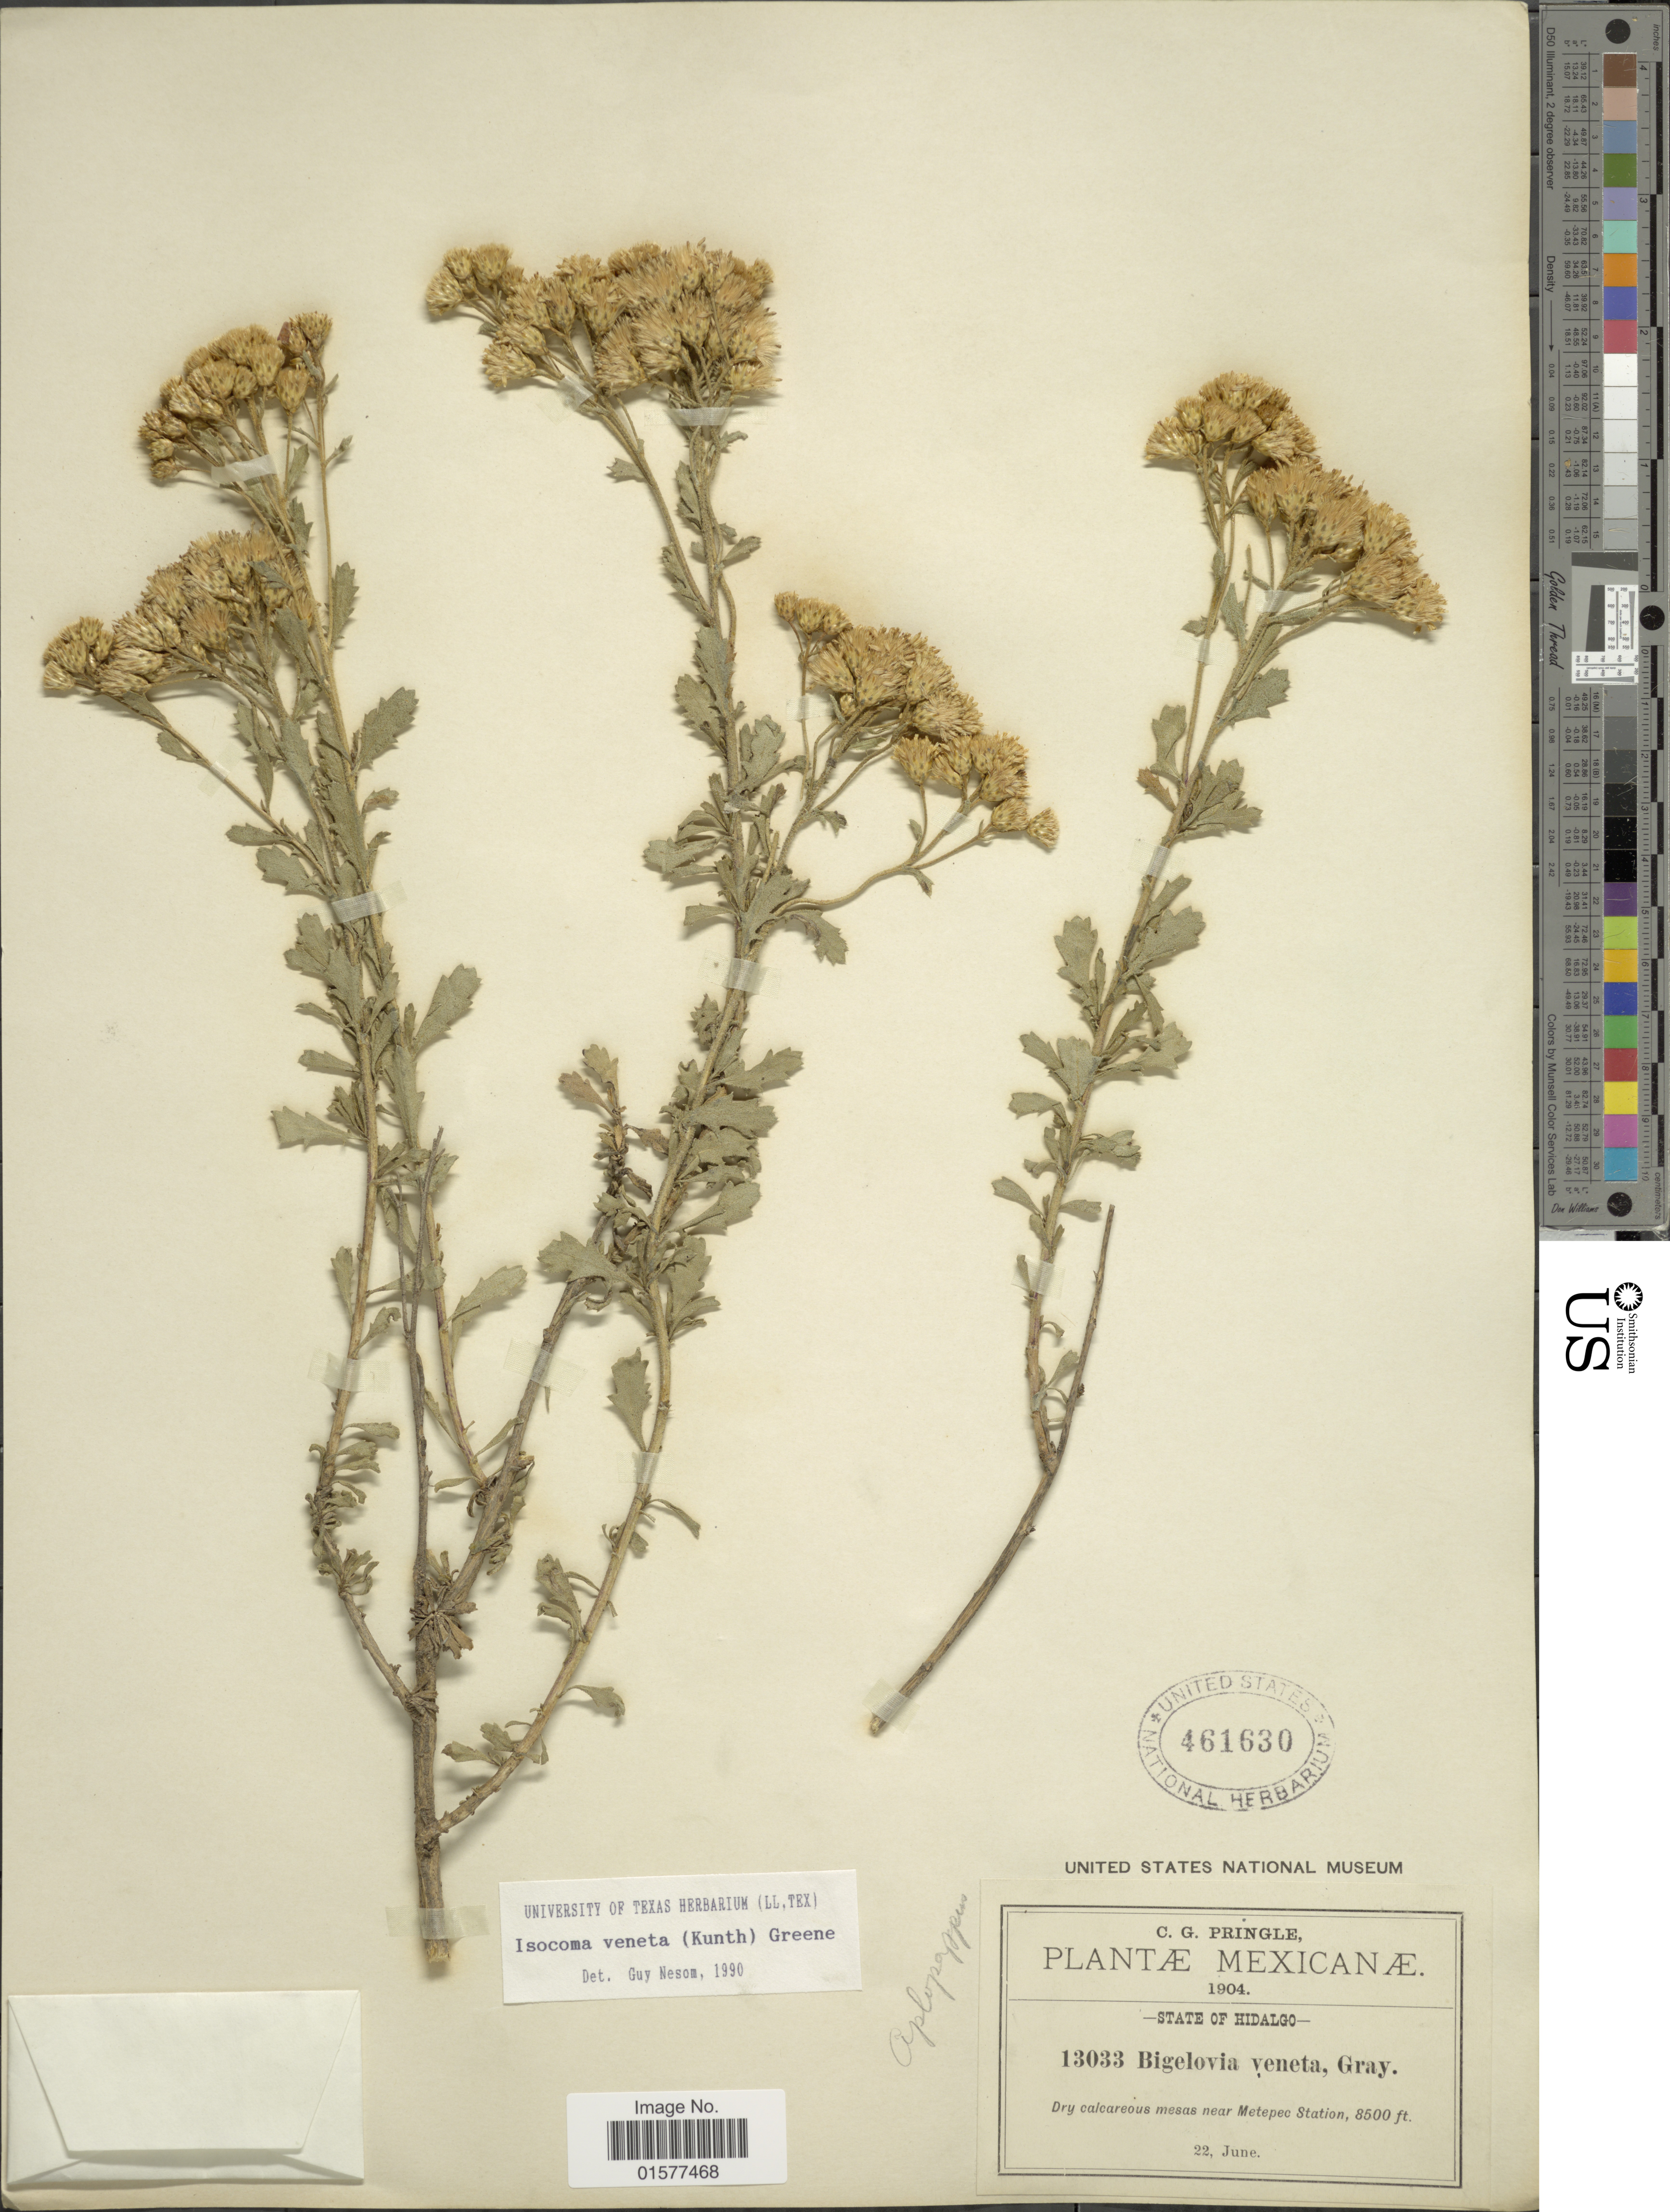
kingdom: Plantae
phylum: Tracheophyta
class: Magnoliopsida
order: Asterales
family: Asteraceae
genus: Isocoma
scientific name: Isocoma veneta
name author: (Kunth) Greene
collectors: C. G. Pringle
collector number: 13033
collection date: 1904-06-22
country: Mexico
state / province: Hidalgo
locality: State of Hidalgo, Dry calcareous mesas near Metepec Station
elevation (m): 2591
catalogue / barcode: US 461630